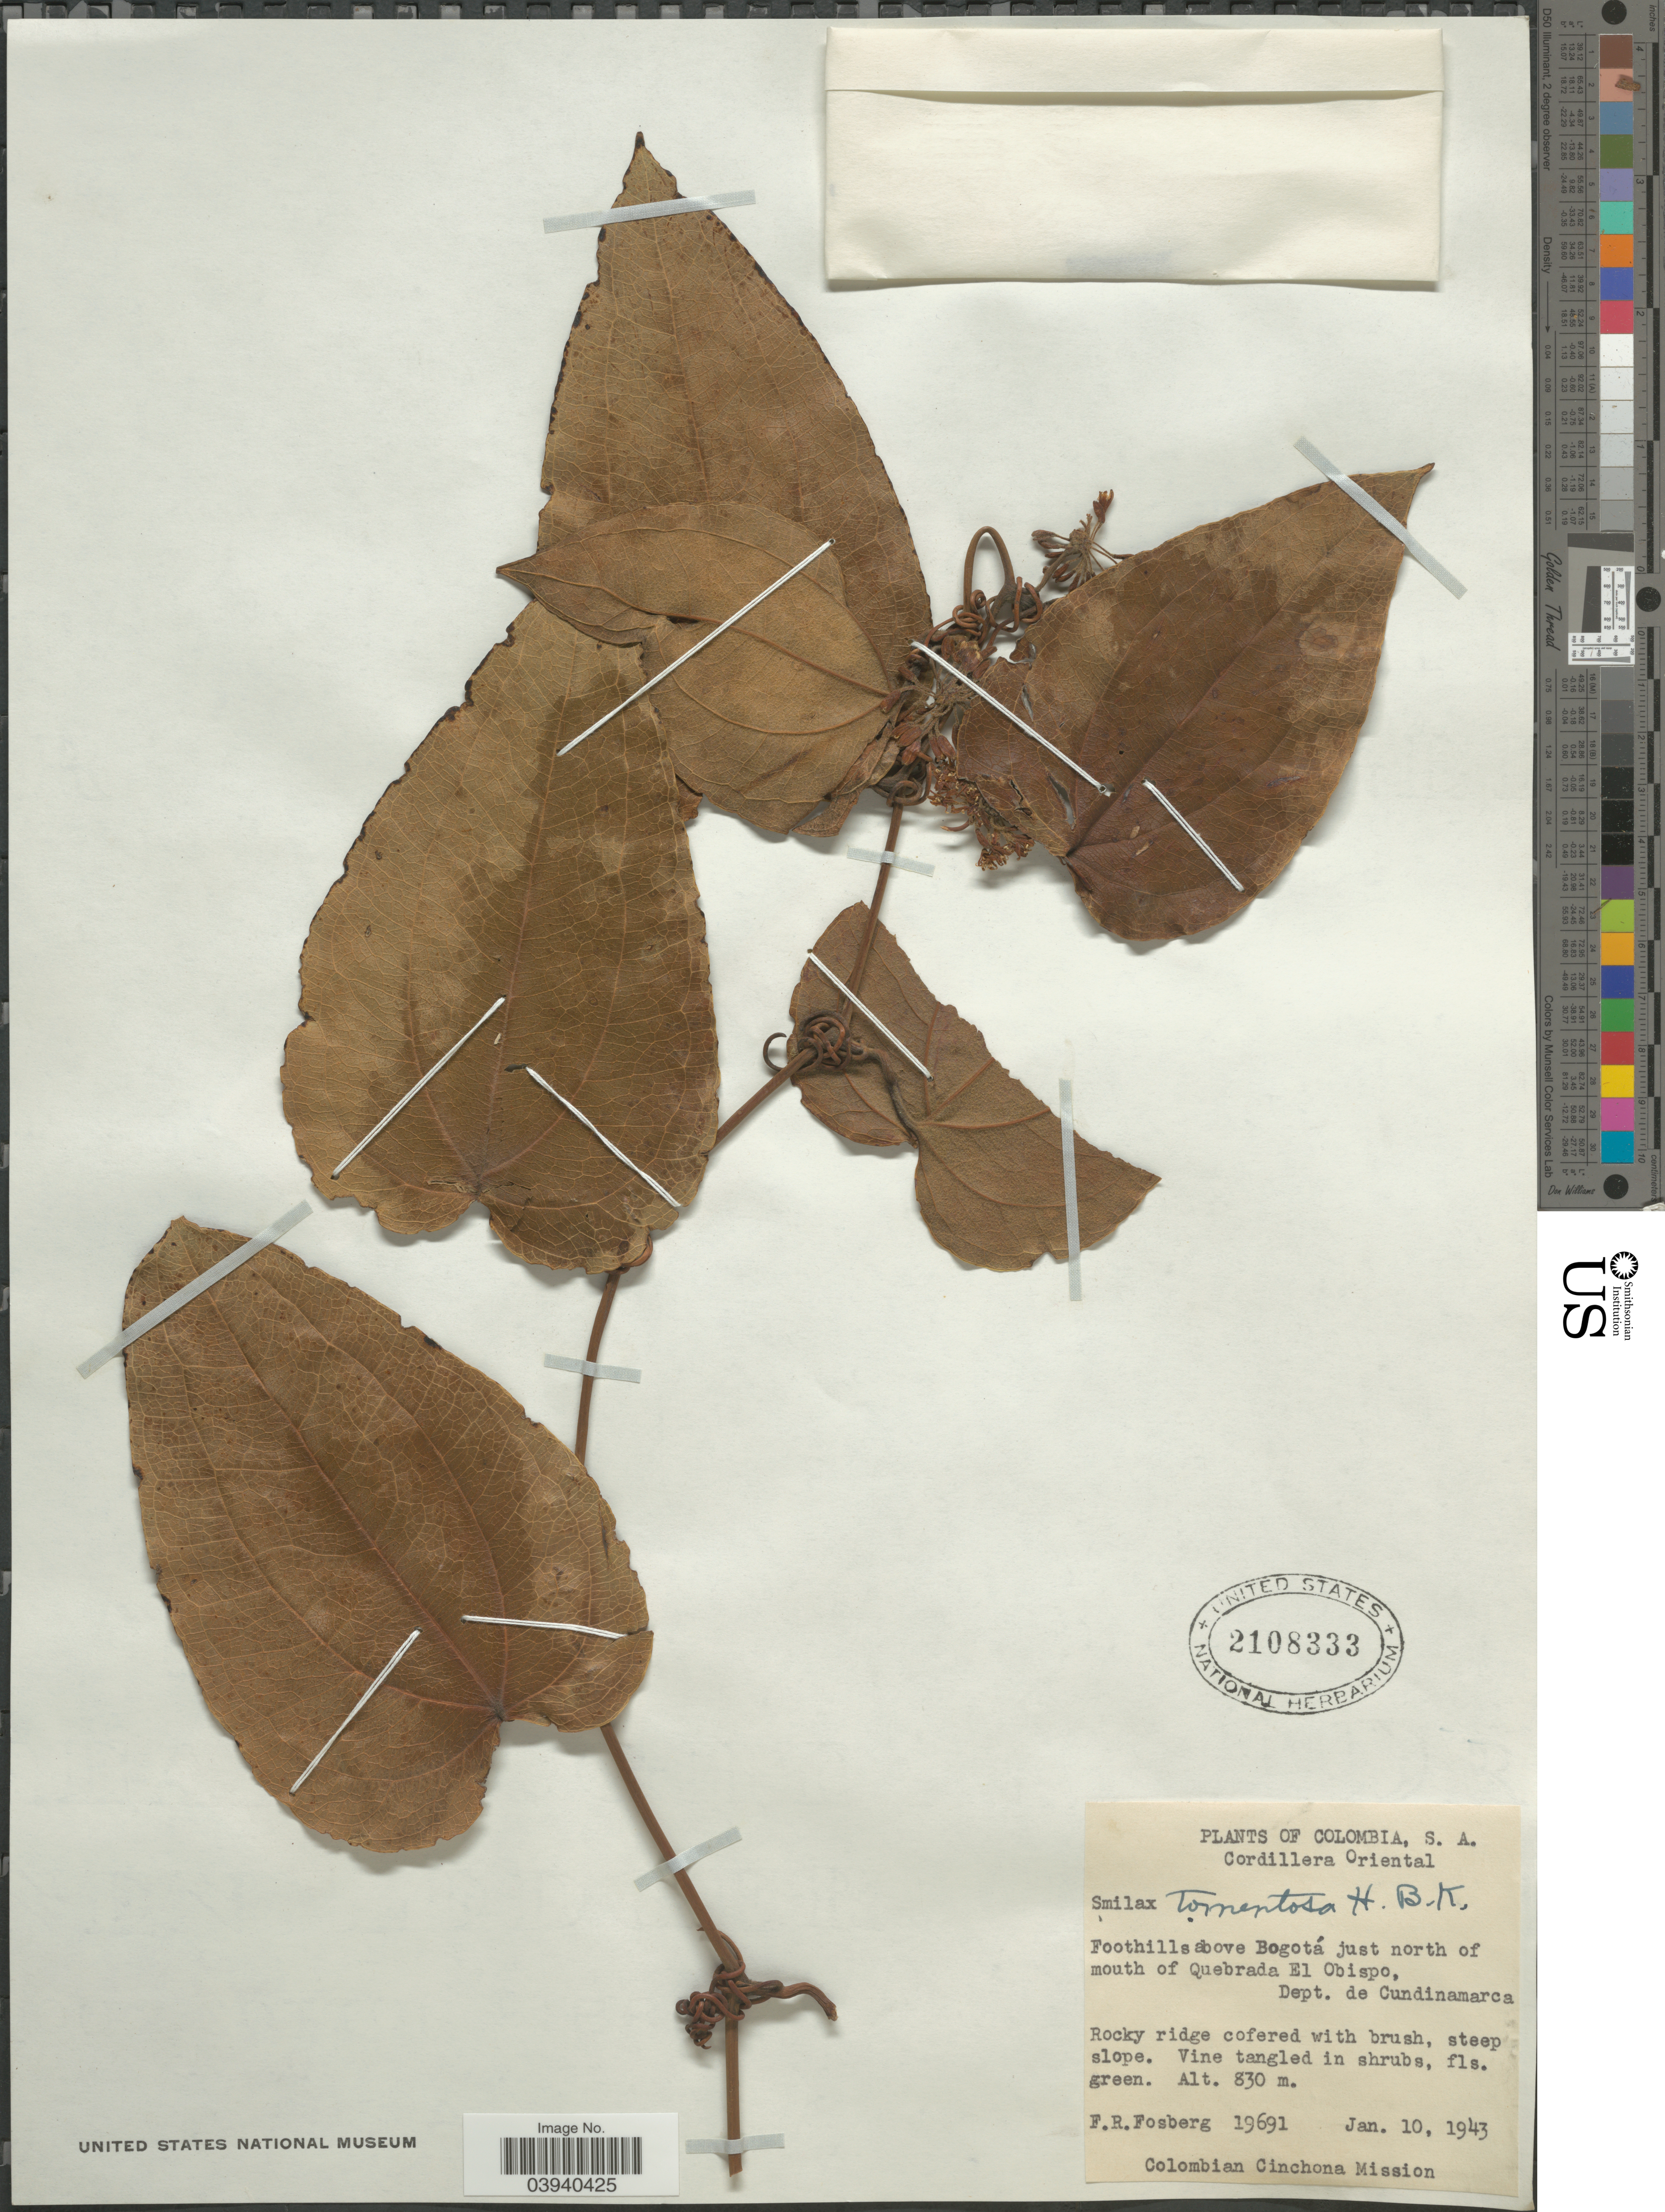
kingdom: Plantae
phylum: Tracheophyta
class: Liliopsida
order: Liliales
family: Smilacaceae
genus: Smilax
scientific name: Smilax tomentosa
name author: Kunth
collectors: F. R. Fosberg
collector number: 19691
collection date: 1943-01-10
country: Colombia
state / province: Cundinamarca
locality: Cordillera Oriental. Foothills above Bogotá just north of mouth of Quebrada El Obispo, Dept. de Cundinamarca.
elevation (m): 830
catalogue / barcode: US 2108333